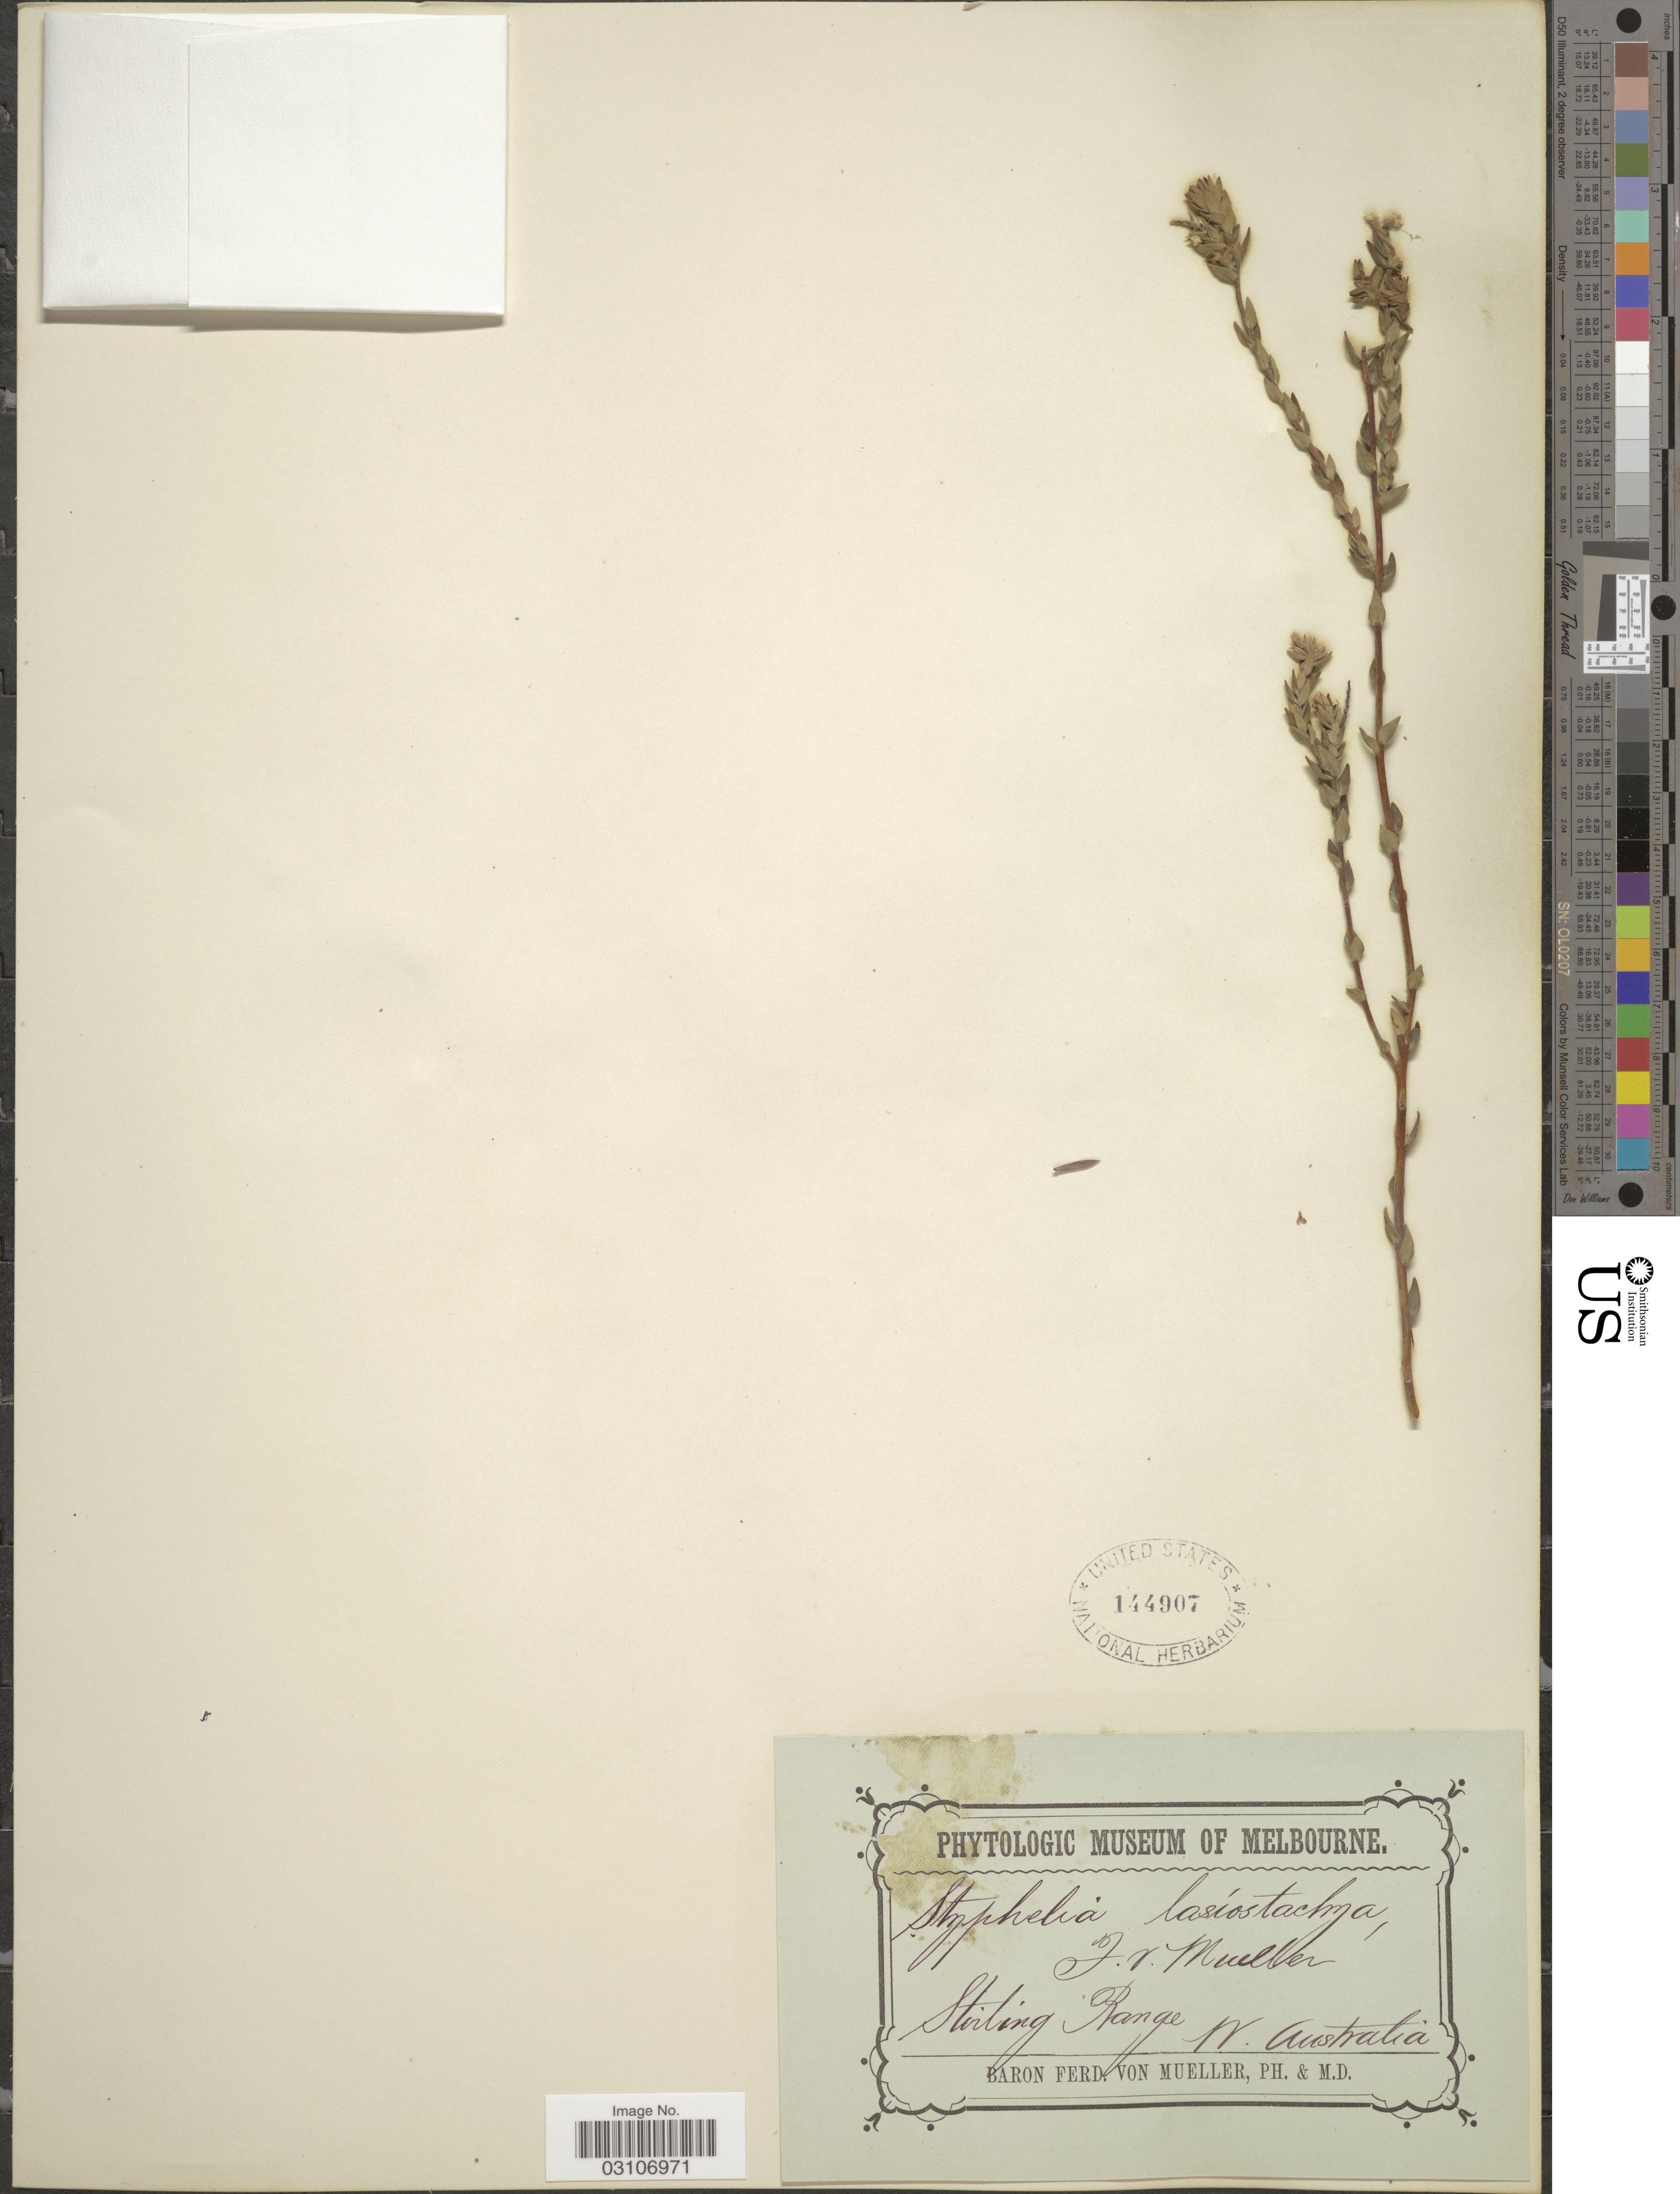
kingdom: Plantae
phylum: Tracheophyta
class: Magnoliopsida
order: Ericales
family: Ericaceae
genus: Leucopogon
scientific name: Leucopogon lasiostachys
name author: Stschegl.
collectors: F. Mueller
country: Australia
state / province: Western Australia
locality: Stirling Range. W Australia.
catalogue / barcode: US 144907